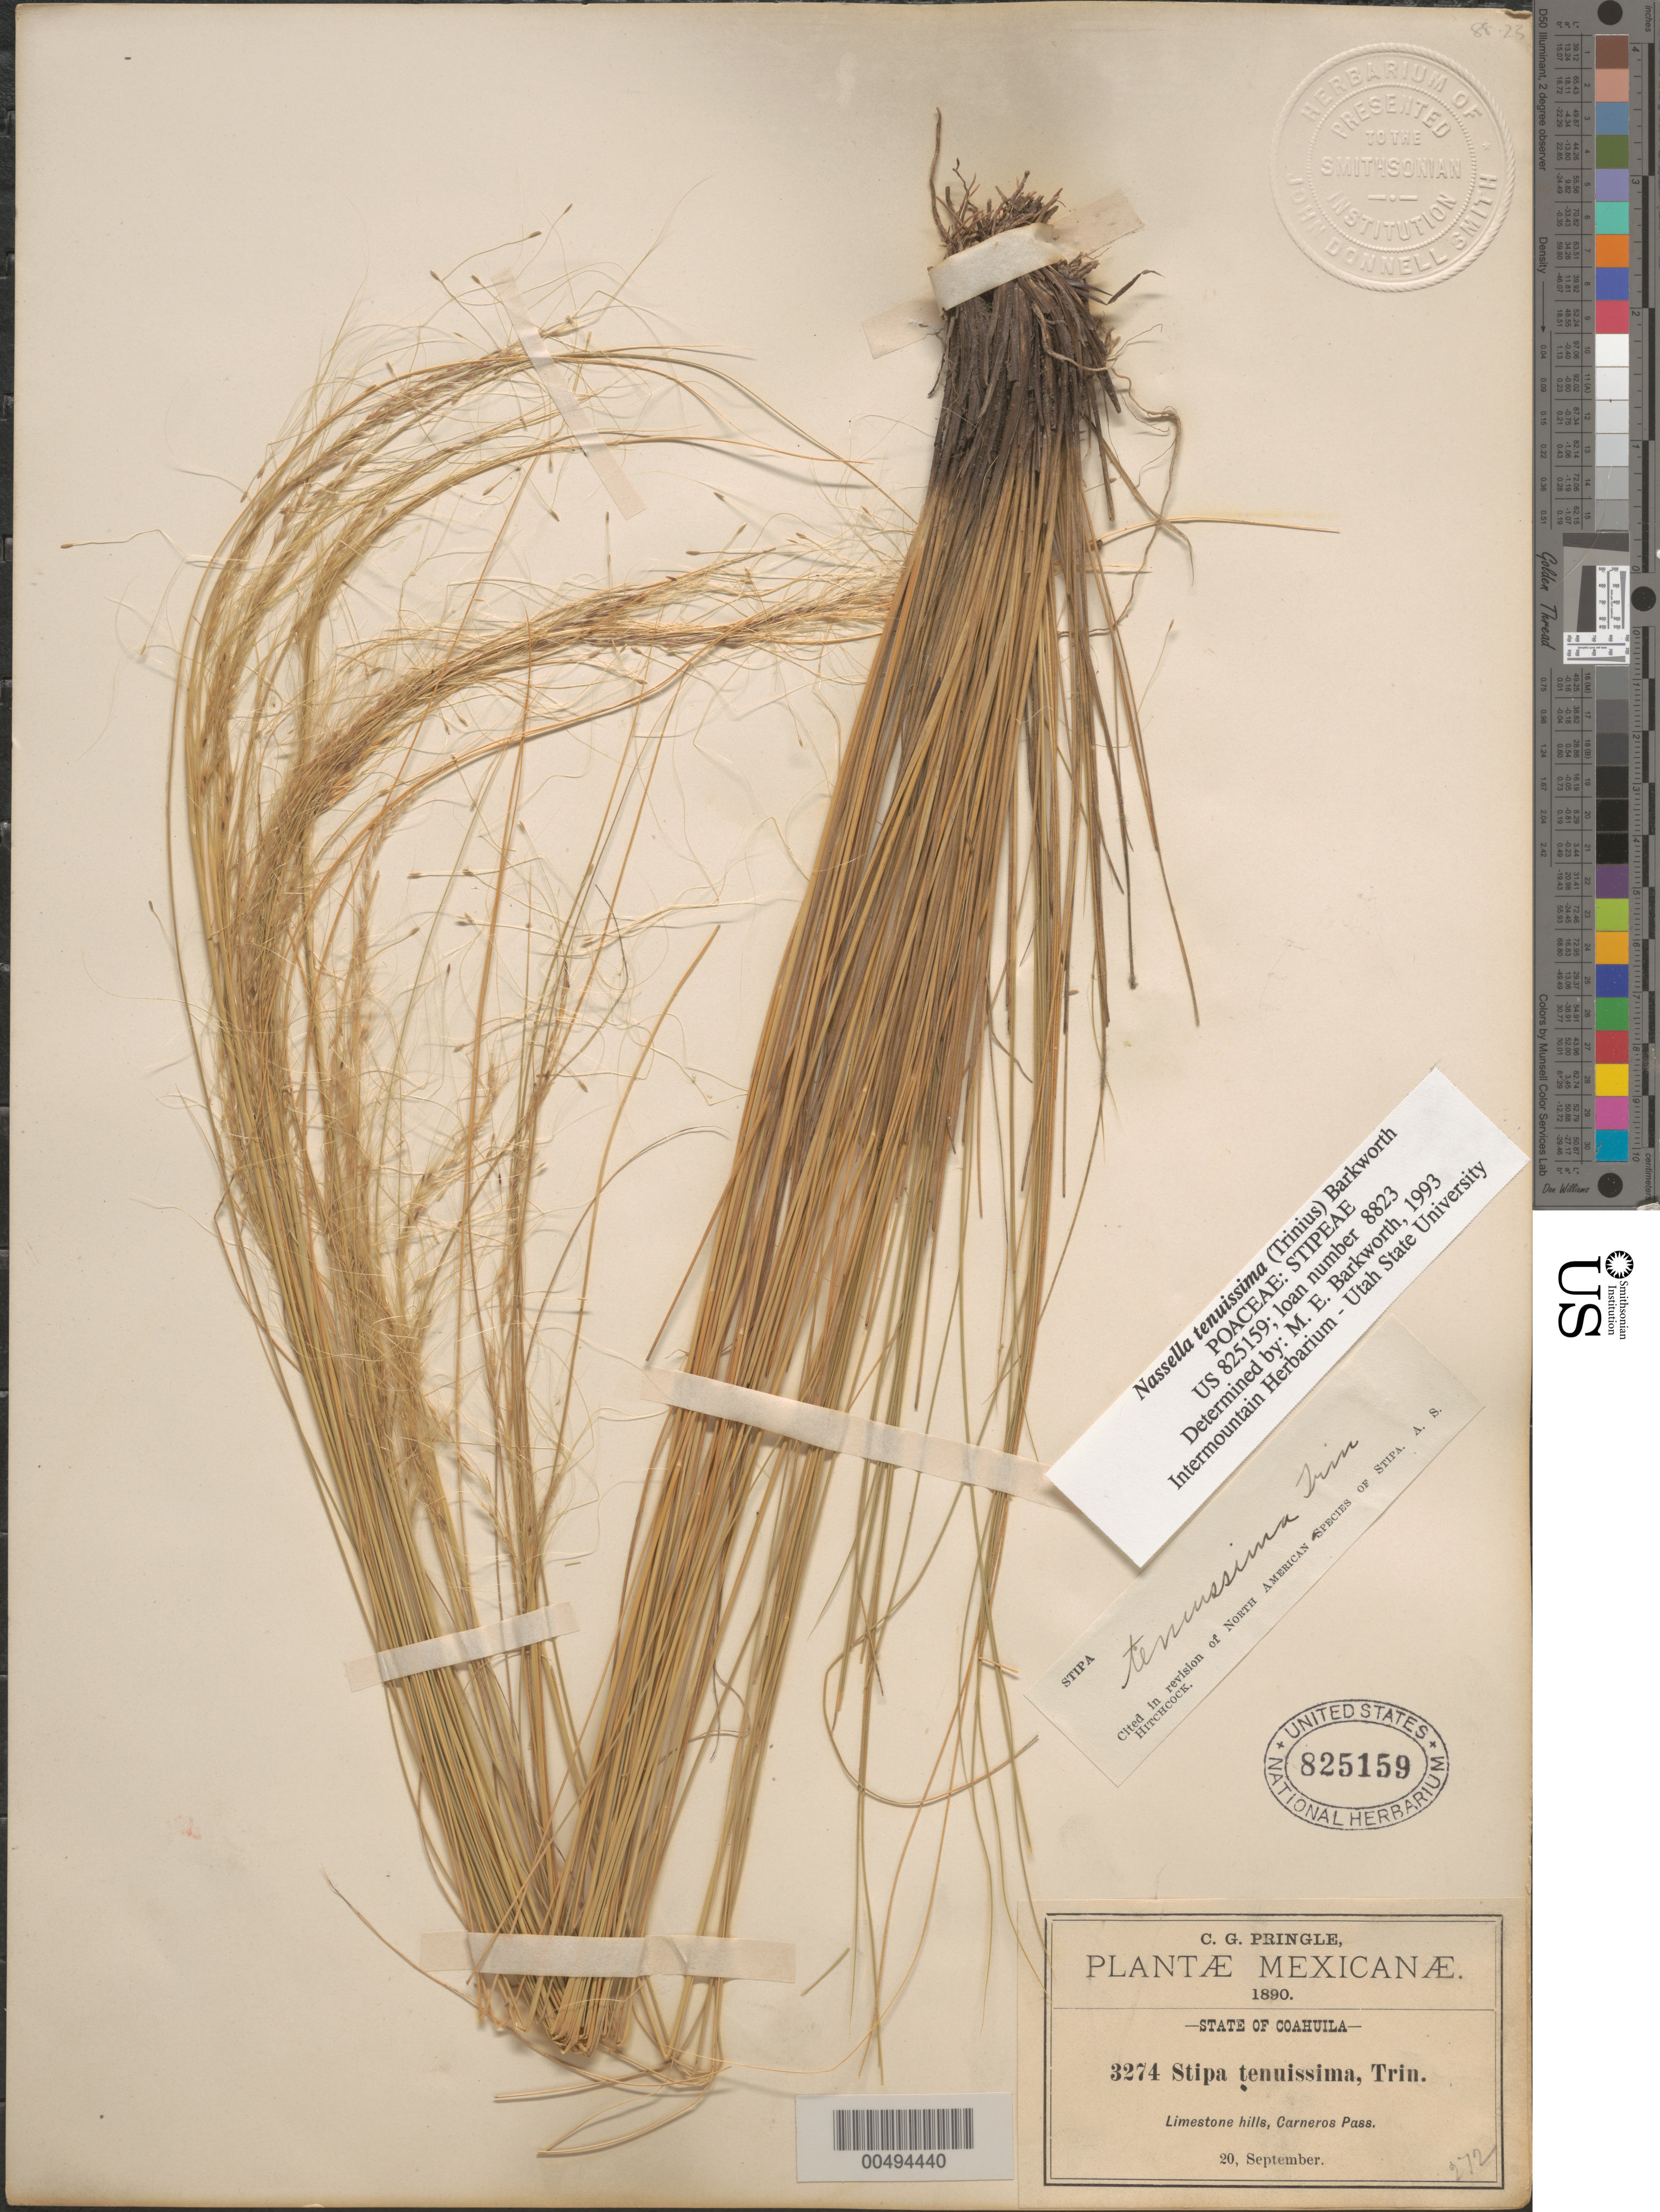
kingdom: Plantae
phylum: Tracheophyta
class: Liliopsida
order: Poales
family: Poaceae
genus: Nassella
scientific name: Nassella tenuissima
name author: (Trin.) Barkworth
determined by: Barkworth, M. E.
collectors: C. G. Pringle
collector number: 3274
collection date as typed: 20 Sep 1890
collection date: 1890-09-20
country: Mexico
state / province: Coahuila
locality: Carneros Pass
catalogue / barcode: US 825159